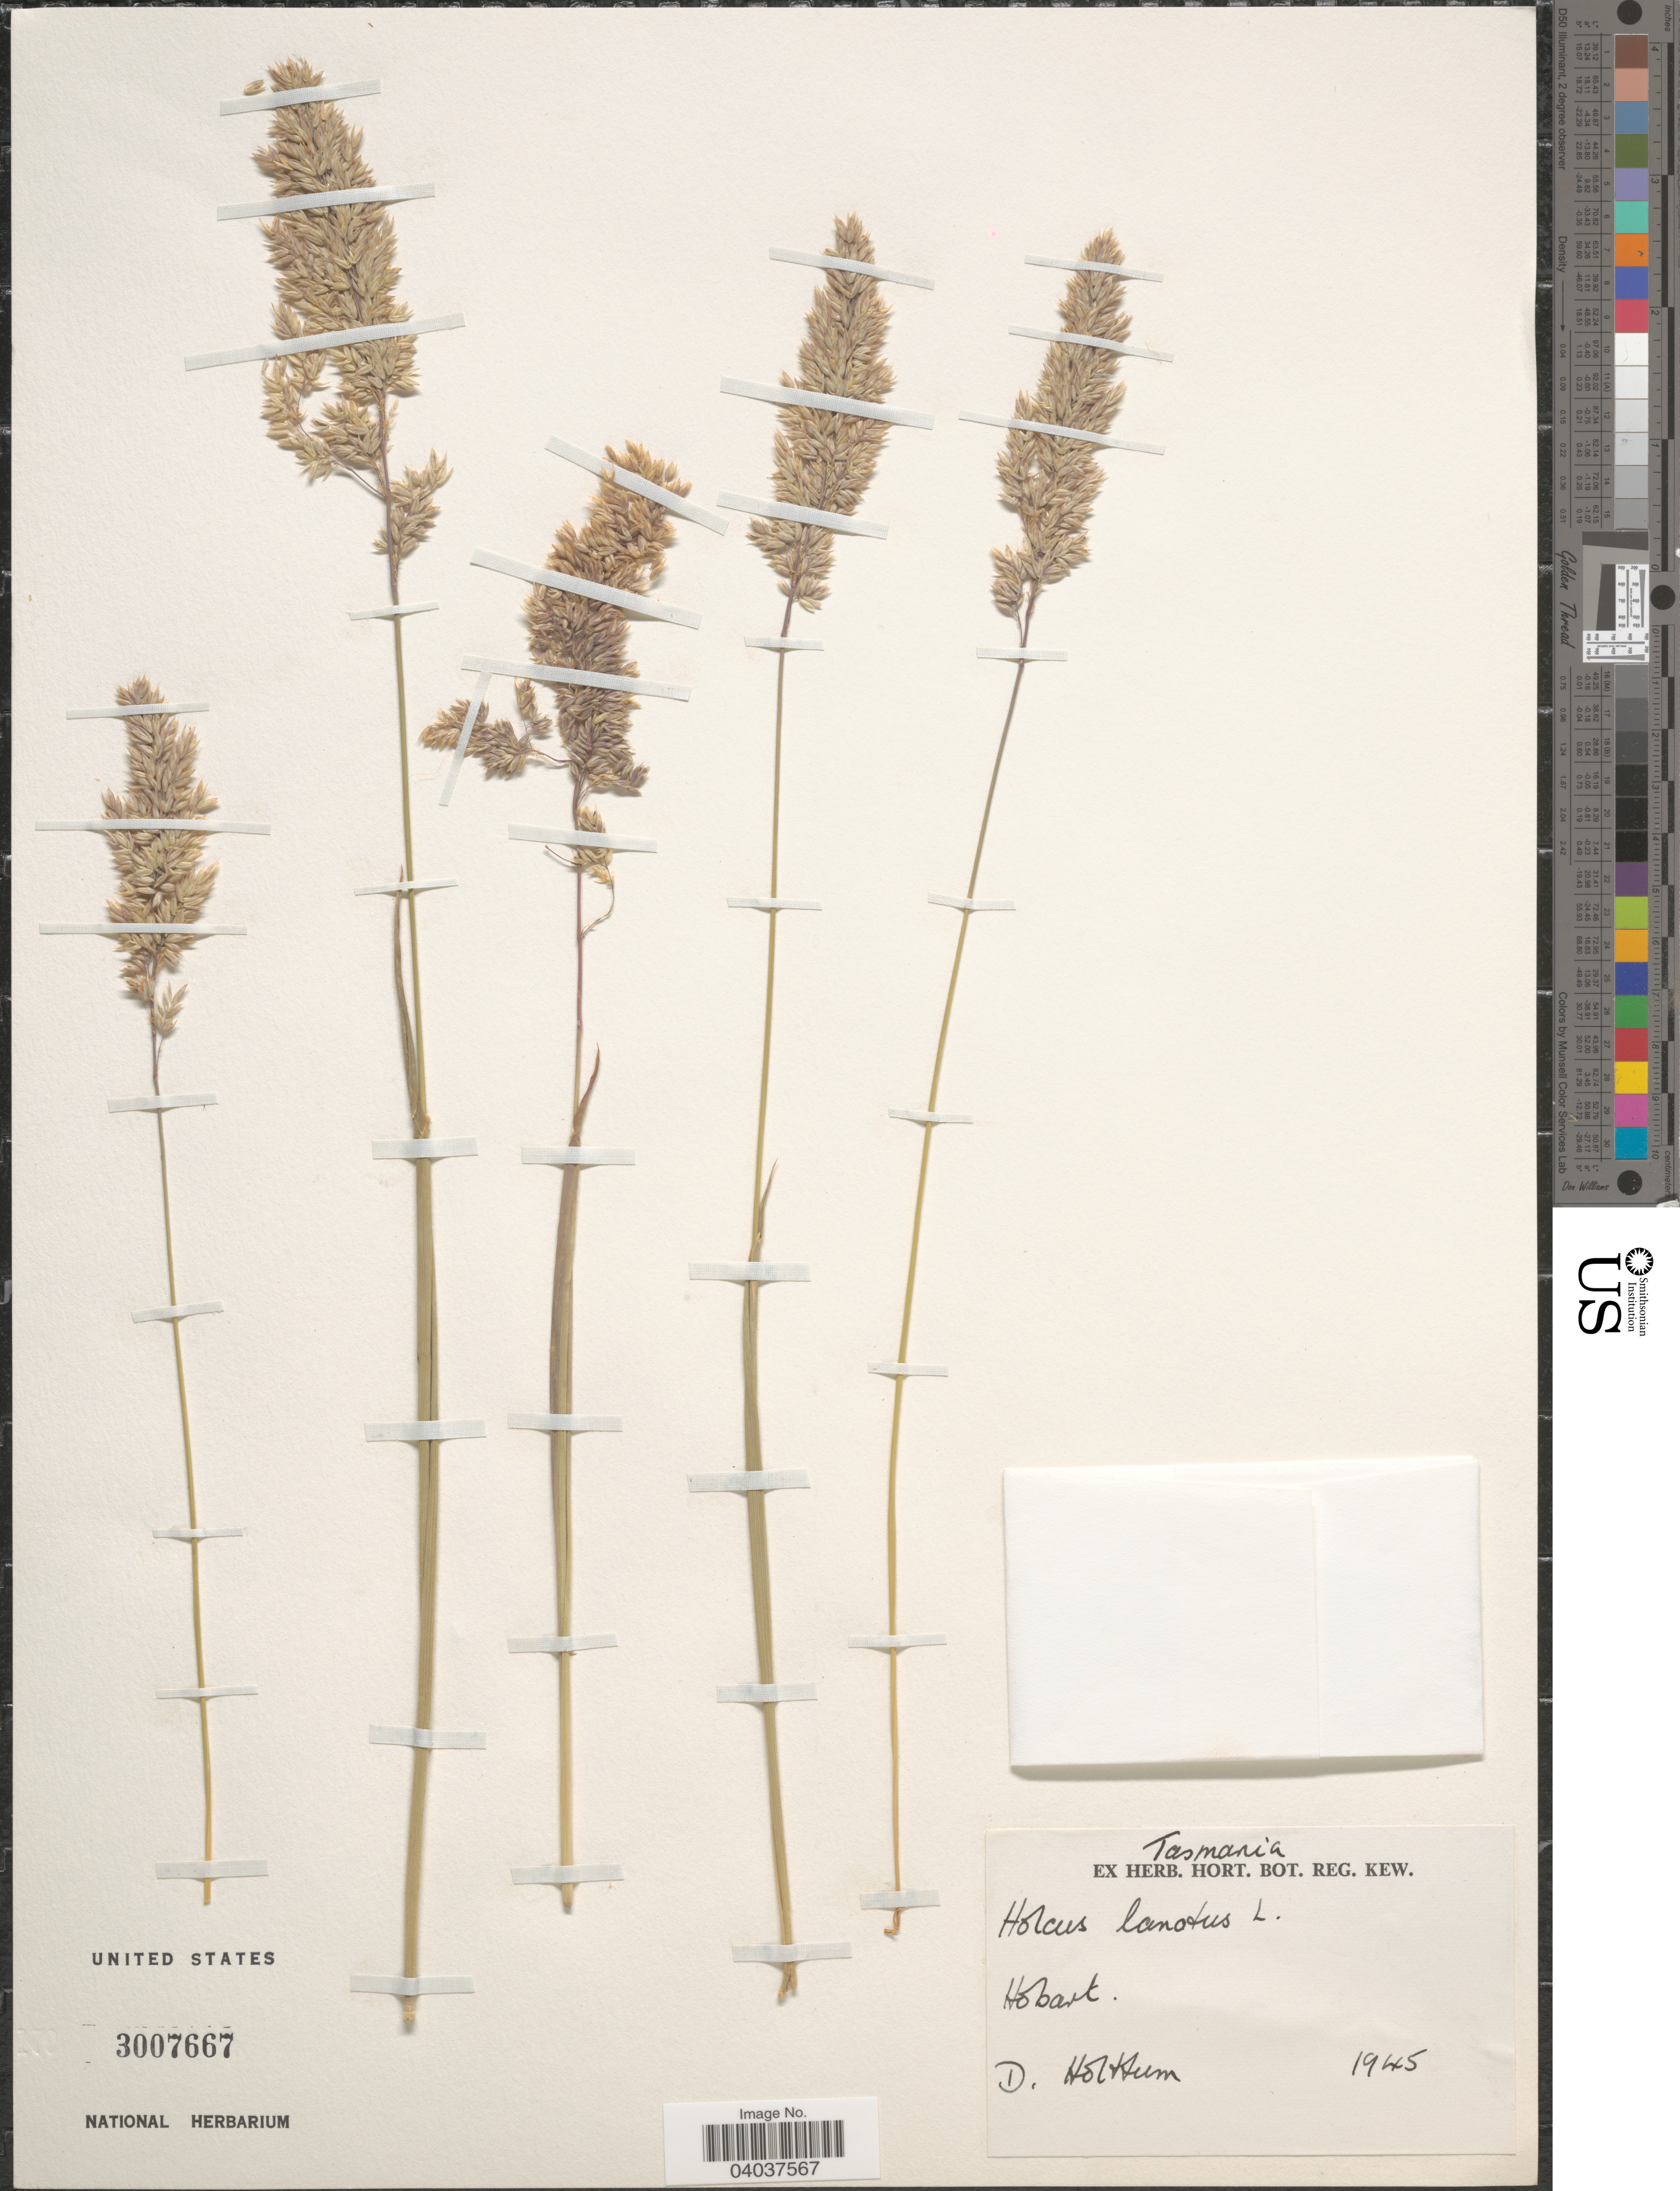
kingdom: Plantae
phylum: Tracheophyta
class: Liliopsida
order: Poales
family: Poaceae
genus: Holcus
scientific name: Holcus lanatus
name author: L.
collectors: D. Holttum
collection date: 1945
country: Australia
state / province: Tasmania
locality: Hobart.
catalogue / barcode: US 3007667